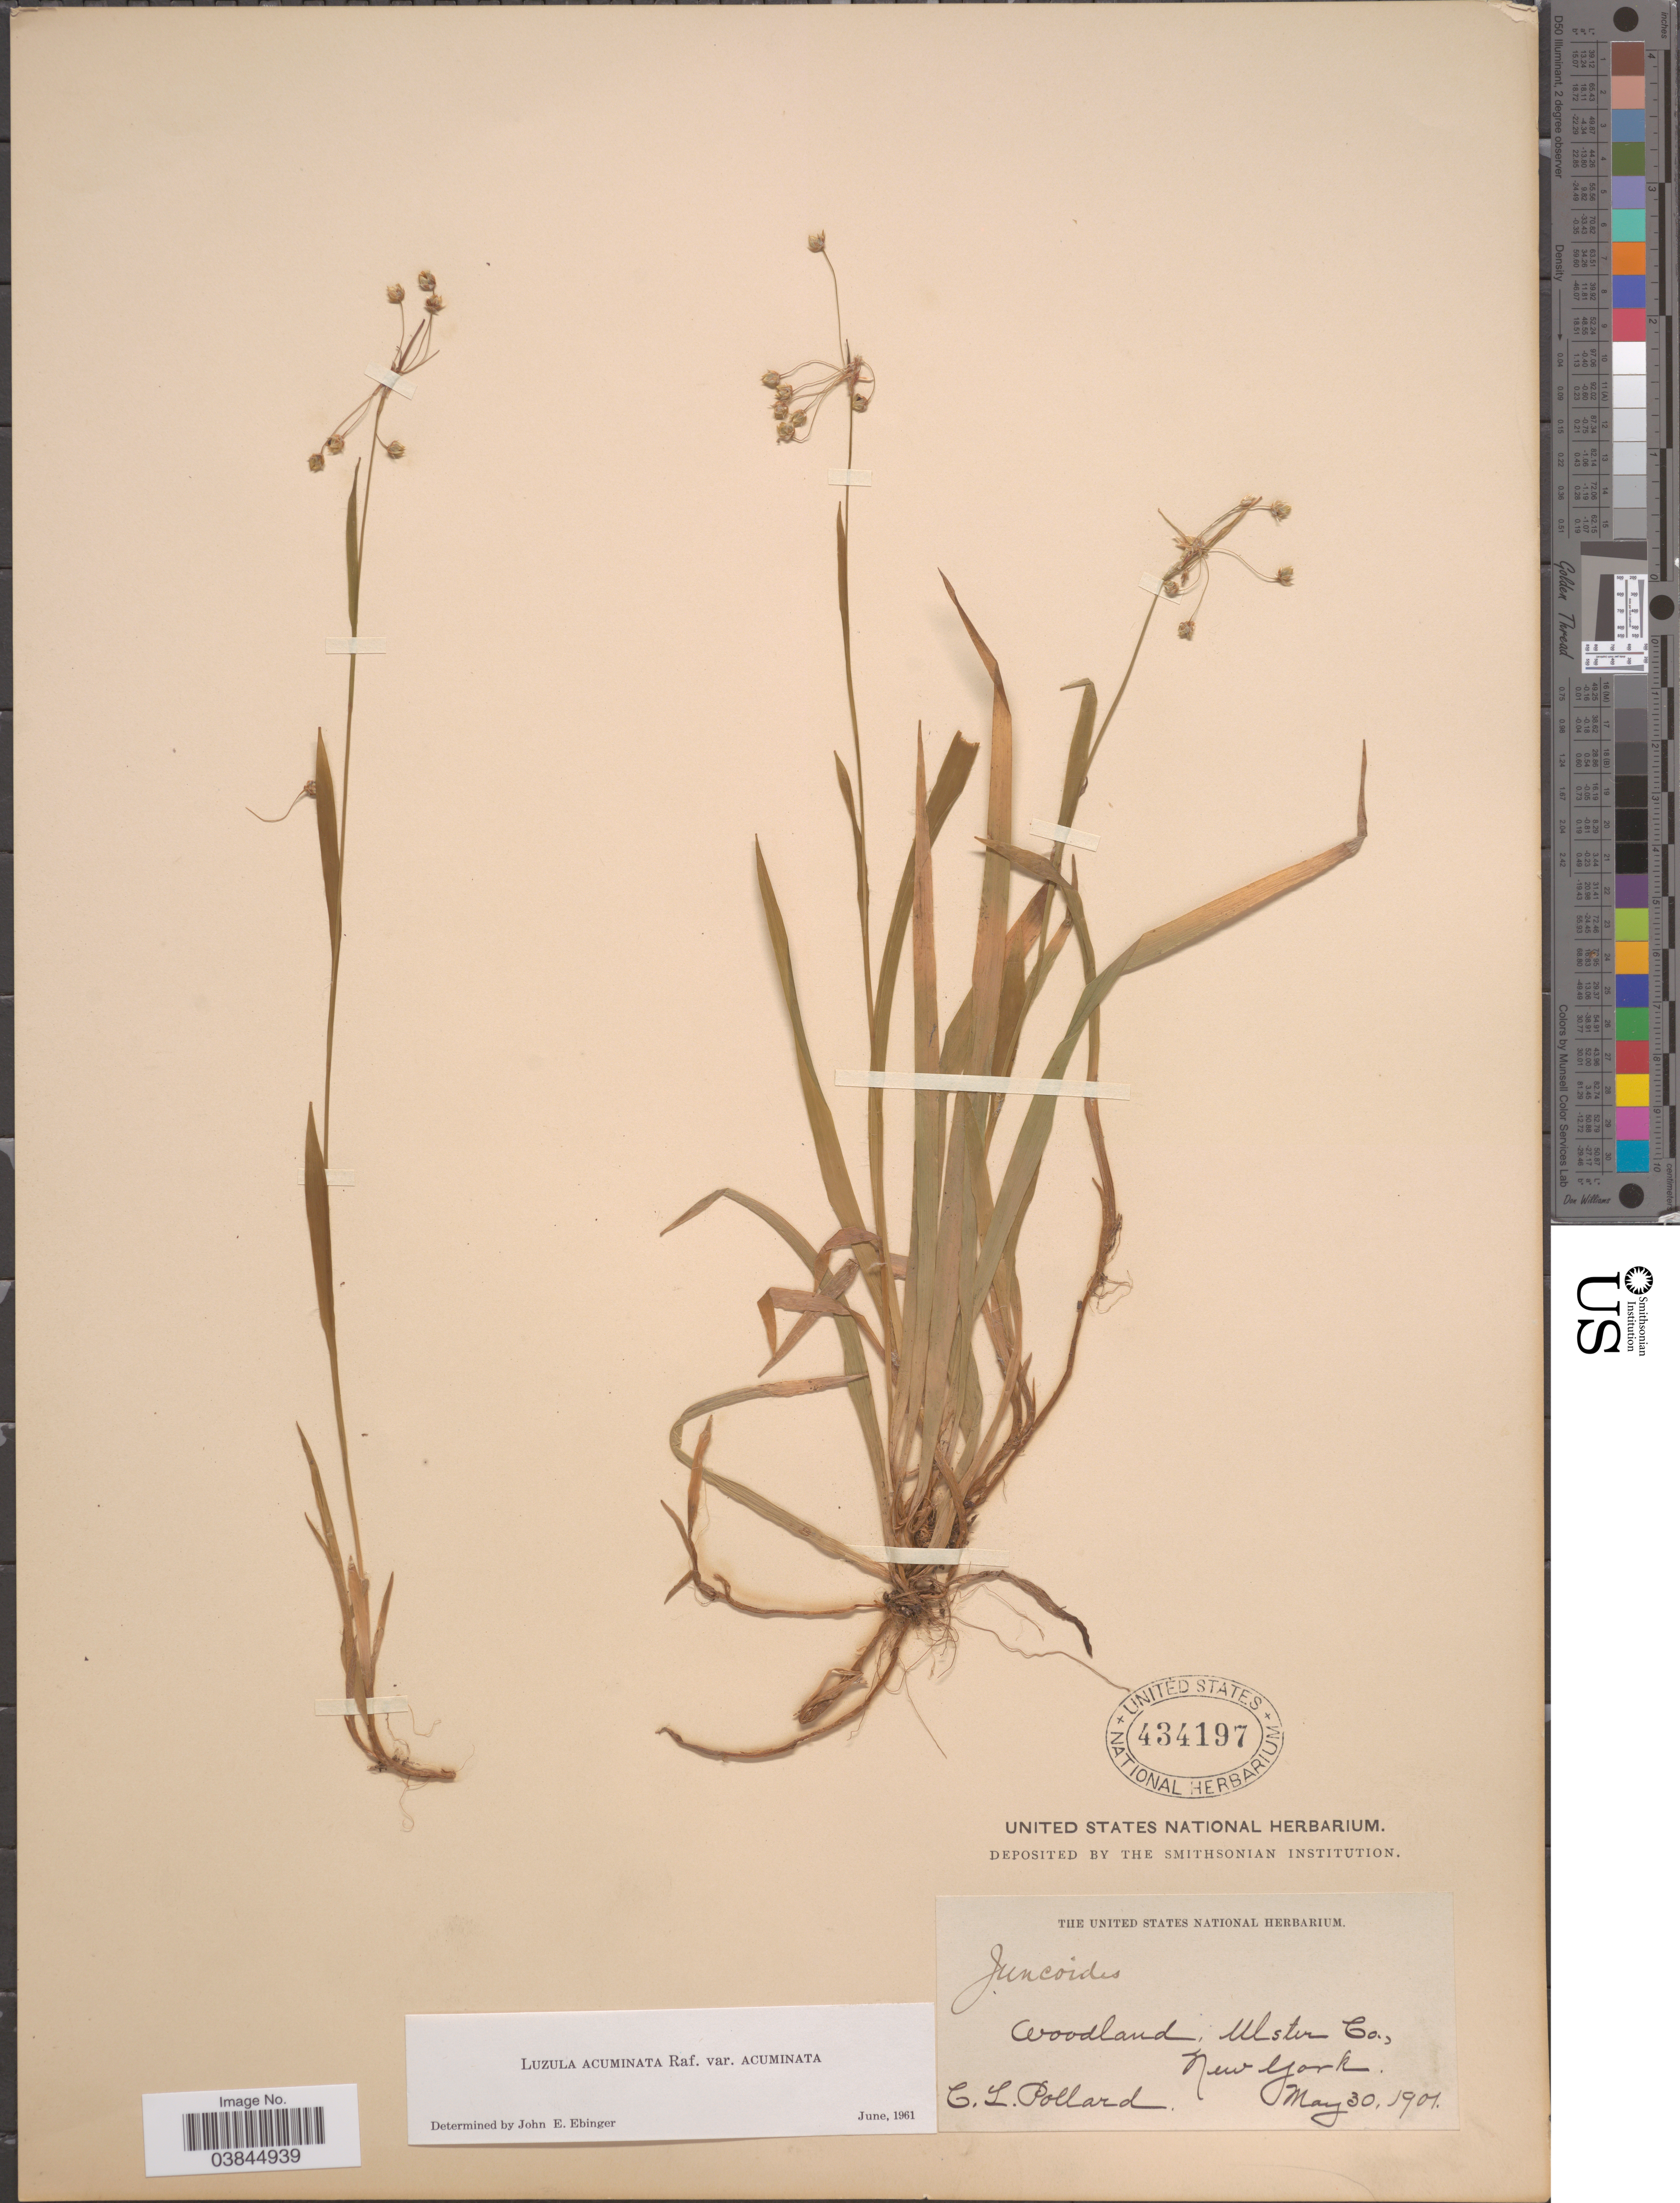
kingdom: Plantae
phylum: Tracheophyta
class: Liliopsida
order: Poales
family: Juncaceae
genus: Luzula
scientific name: Luzula acuminata var. acuminata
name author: Raf.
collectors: C. L. Pollard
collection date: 1901-05-30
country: United States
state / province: New York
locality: Woodland, Ulster Co.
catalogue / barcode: US 434197